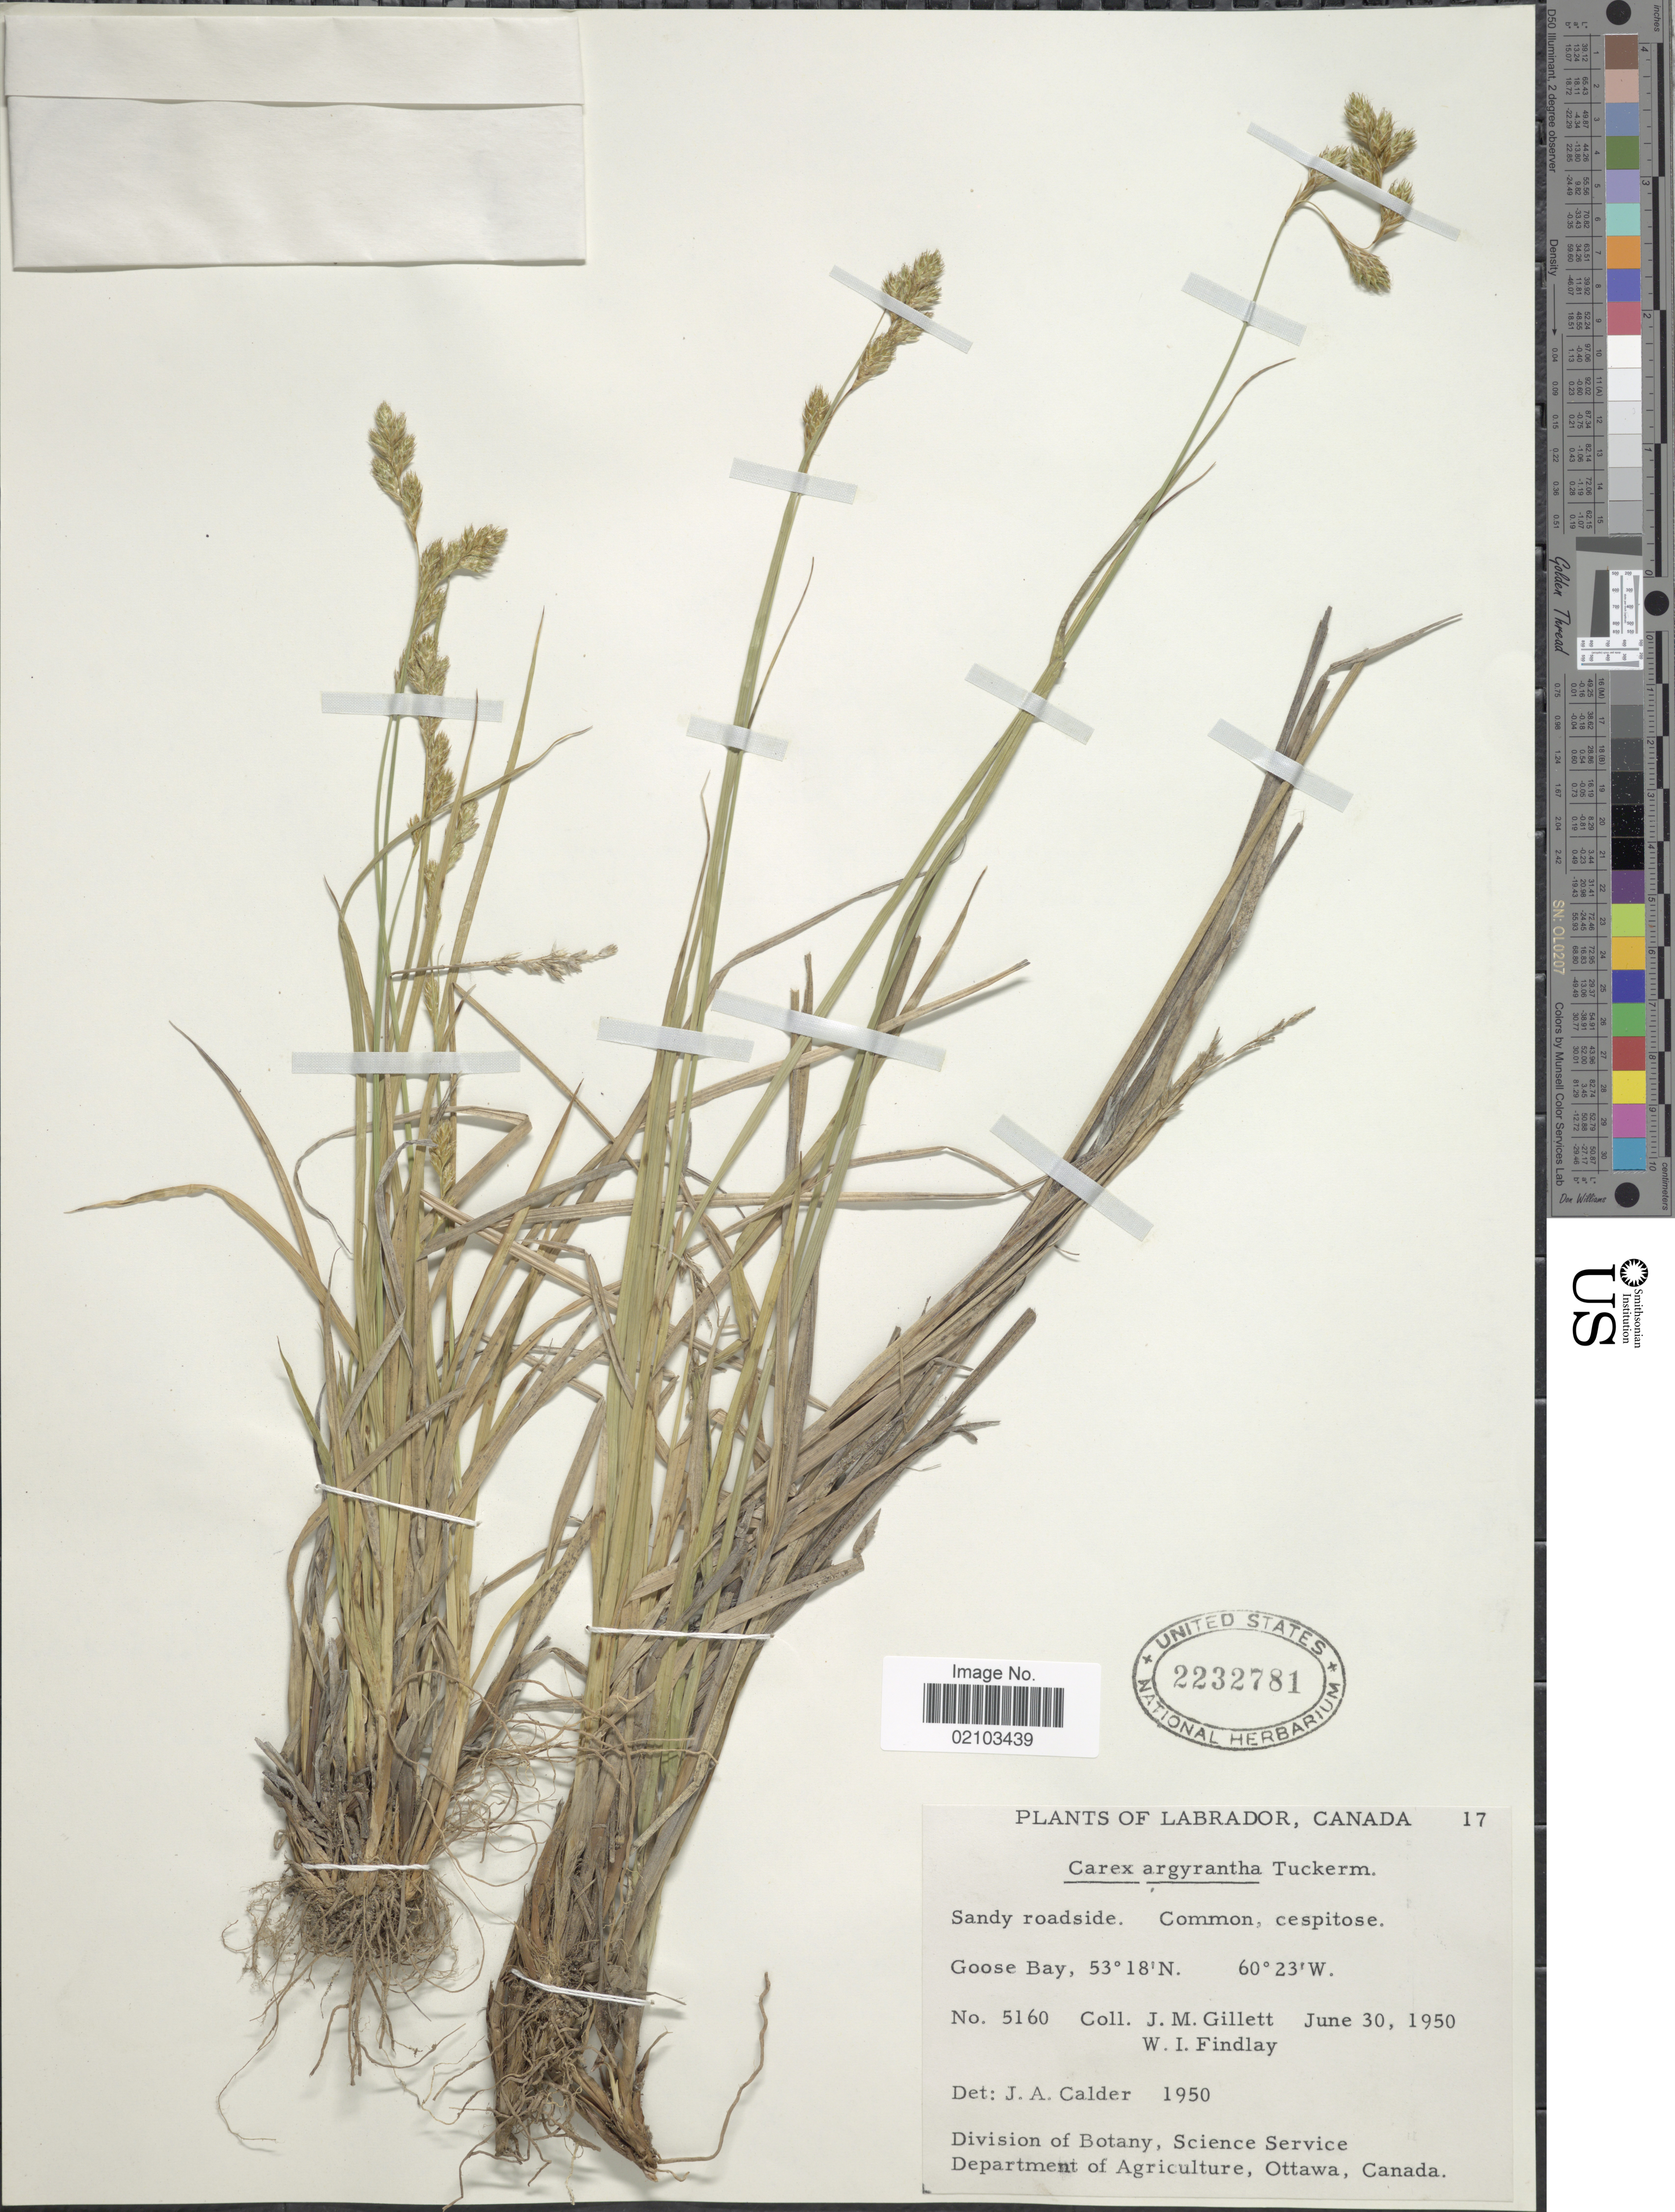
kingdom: Plantae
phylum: Tracheophyta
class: Liliopsida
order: Poales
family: Cyperaceae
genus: Carex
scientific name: Carex argyrantha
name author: Tuck. ex Boott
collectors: J. M. Gillett & W. Findlay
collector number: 5160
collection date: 1950-06-30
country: Canada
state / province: Newfoundland and Labrador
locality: Labrador, Goose Bay, sandy roadside.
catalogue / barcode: US 2232781